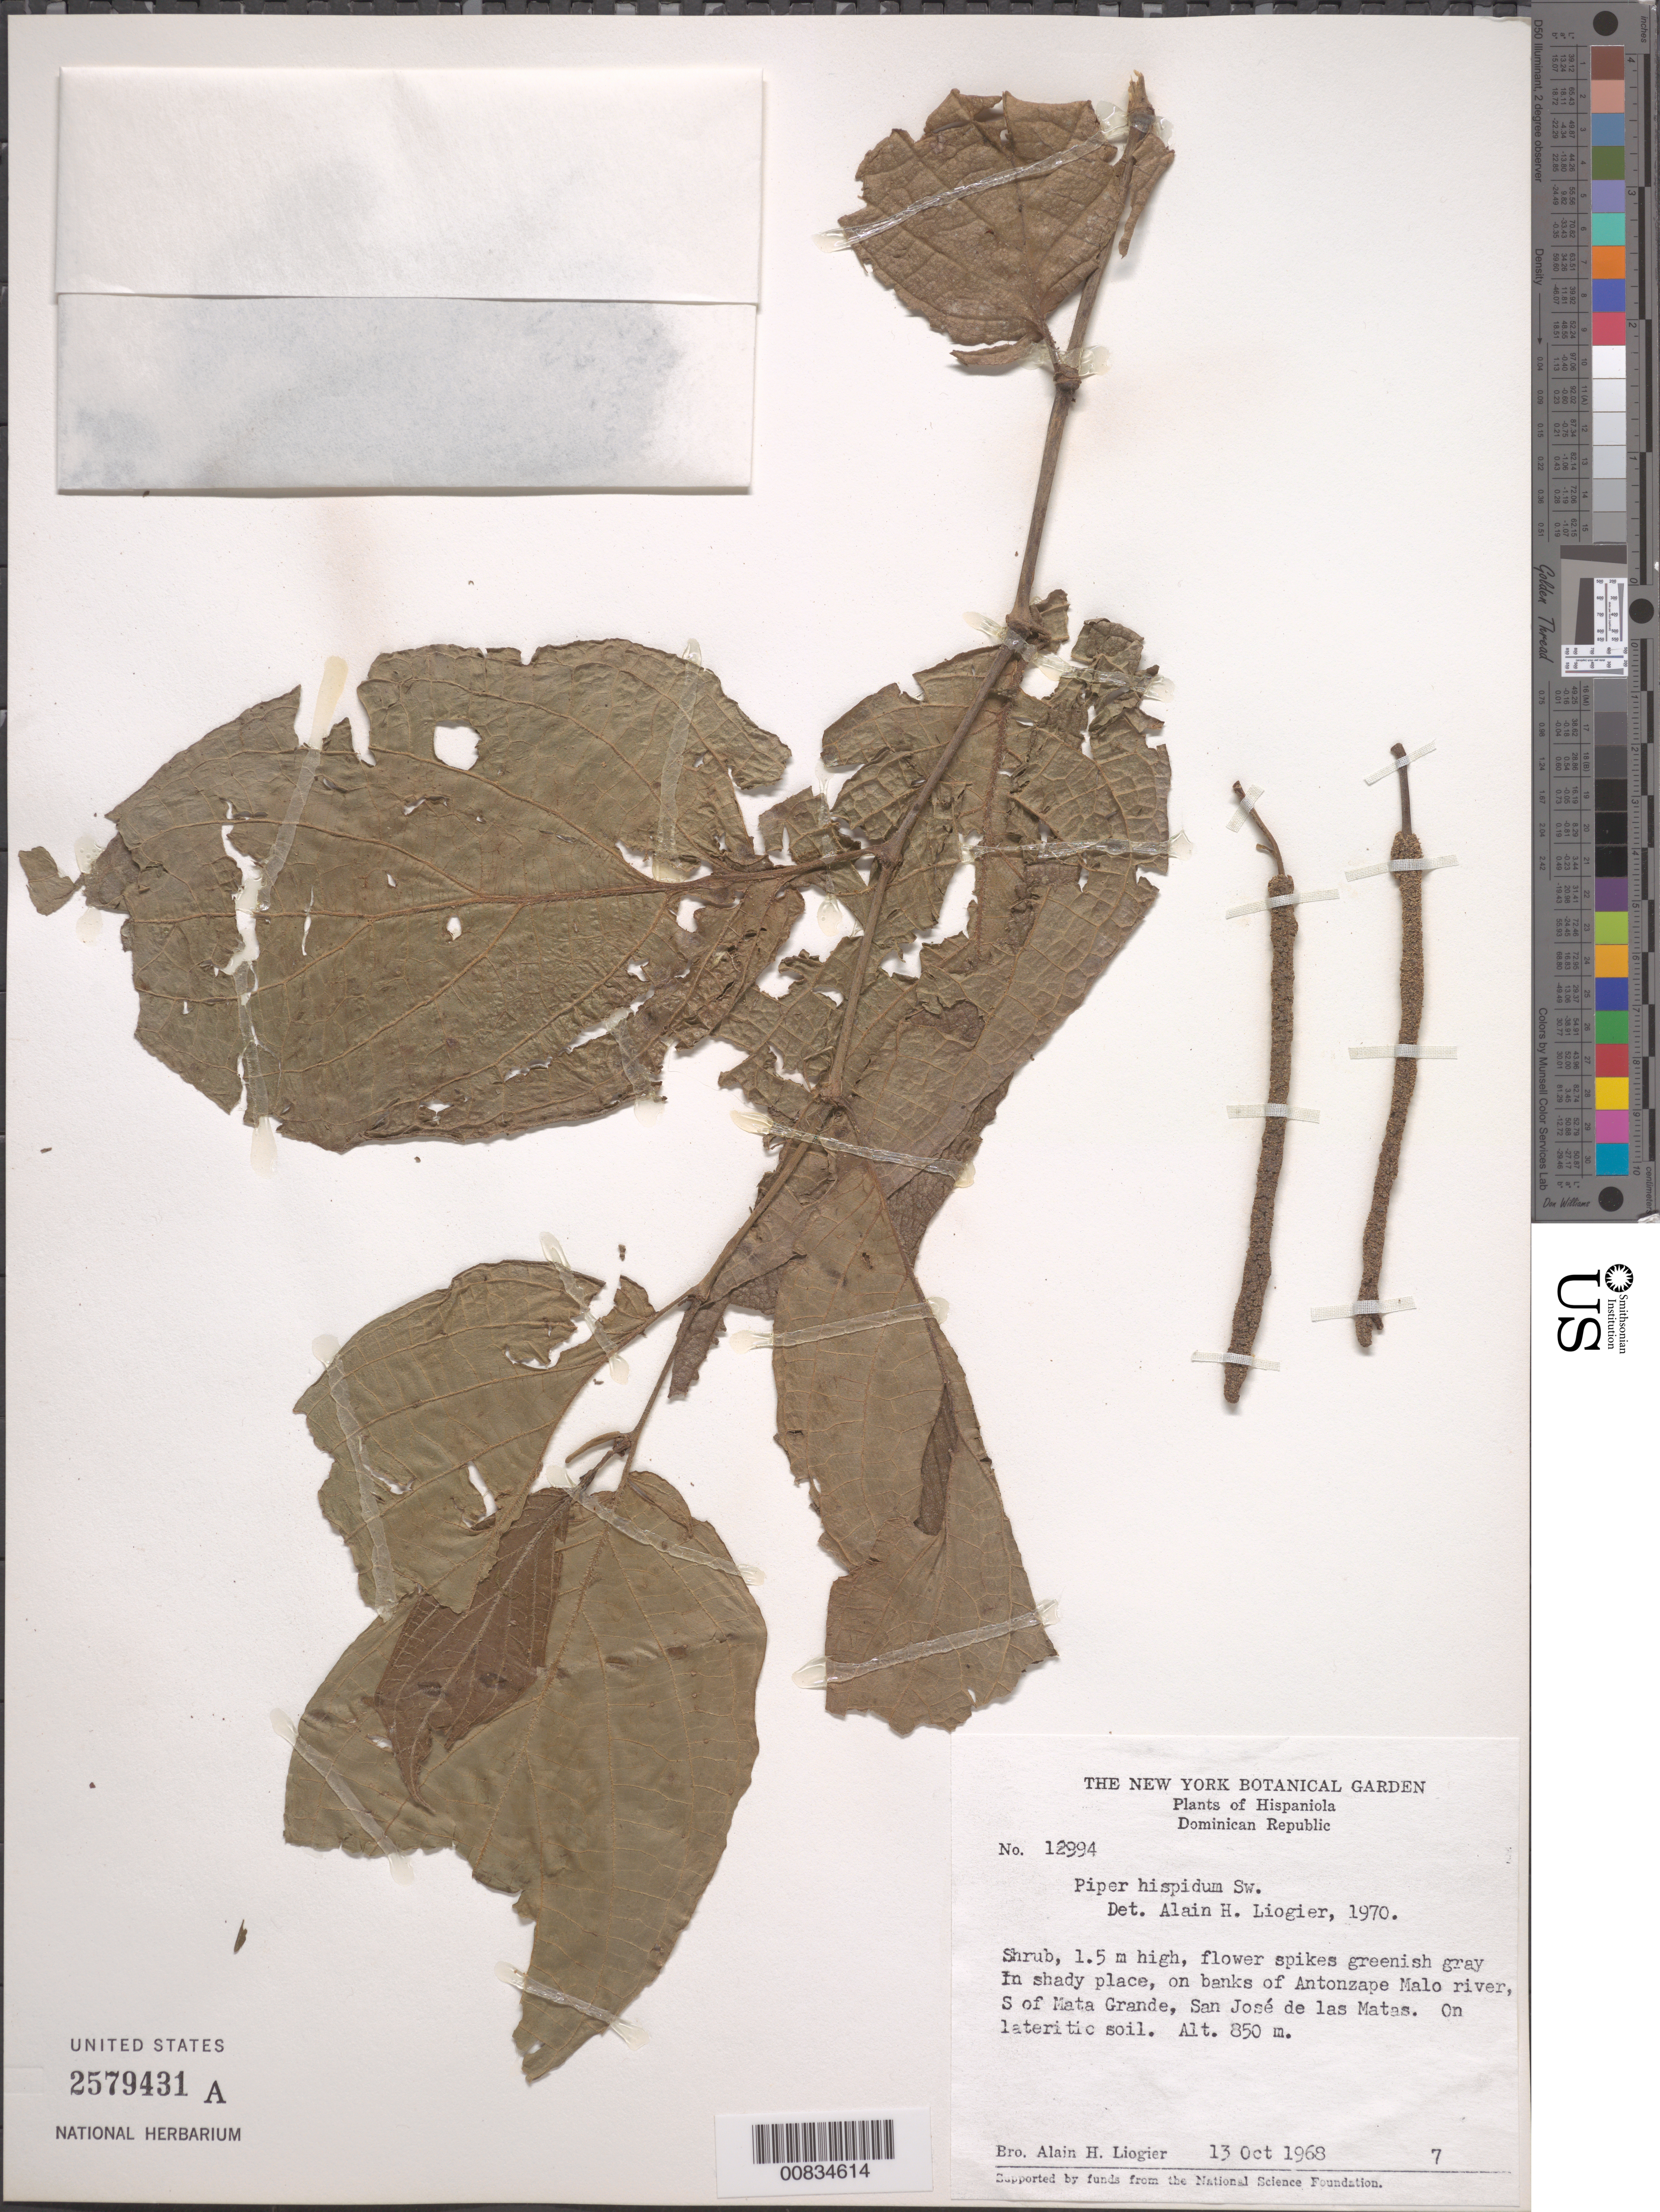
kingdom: Plantae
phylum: Tracheophyta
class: Magnoliopsida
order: Piperales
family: Piperaceae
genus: Piper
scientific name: Piper hispidum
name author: Sw.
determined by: Liogier, Alain H.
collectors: A. H. Liogier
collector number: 12994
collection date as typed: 13 Oct 1968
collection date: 1968-10-13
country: Dominican Republic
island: Hispaniola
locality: Banks of Antonzape Malo River, S of Mata Grande, San José de las Matas.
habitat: In shady place on banks of river. On lateritic soil.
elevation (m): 850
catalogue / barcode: US 2579431A